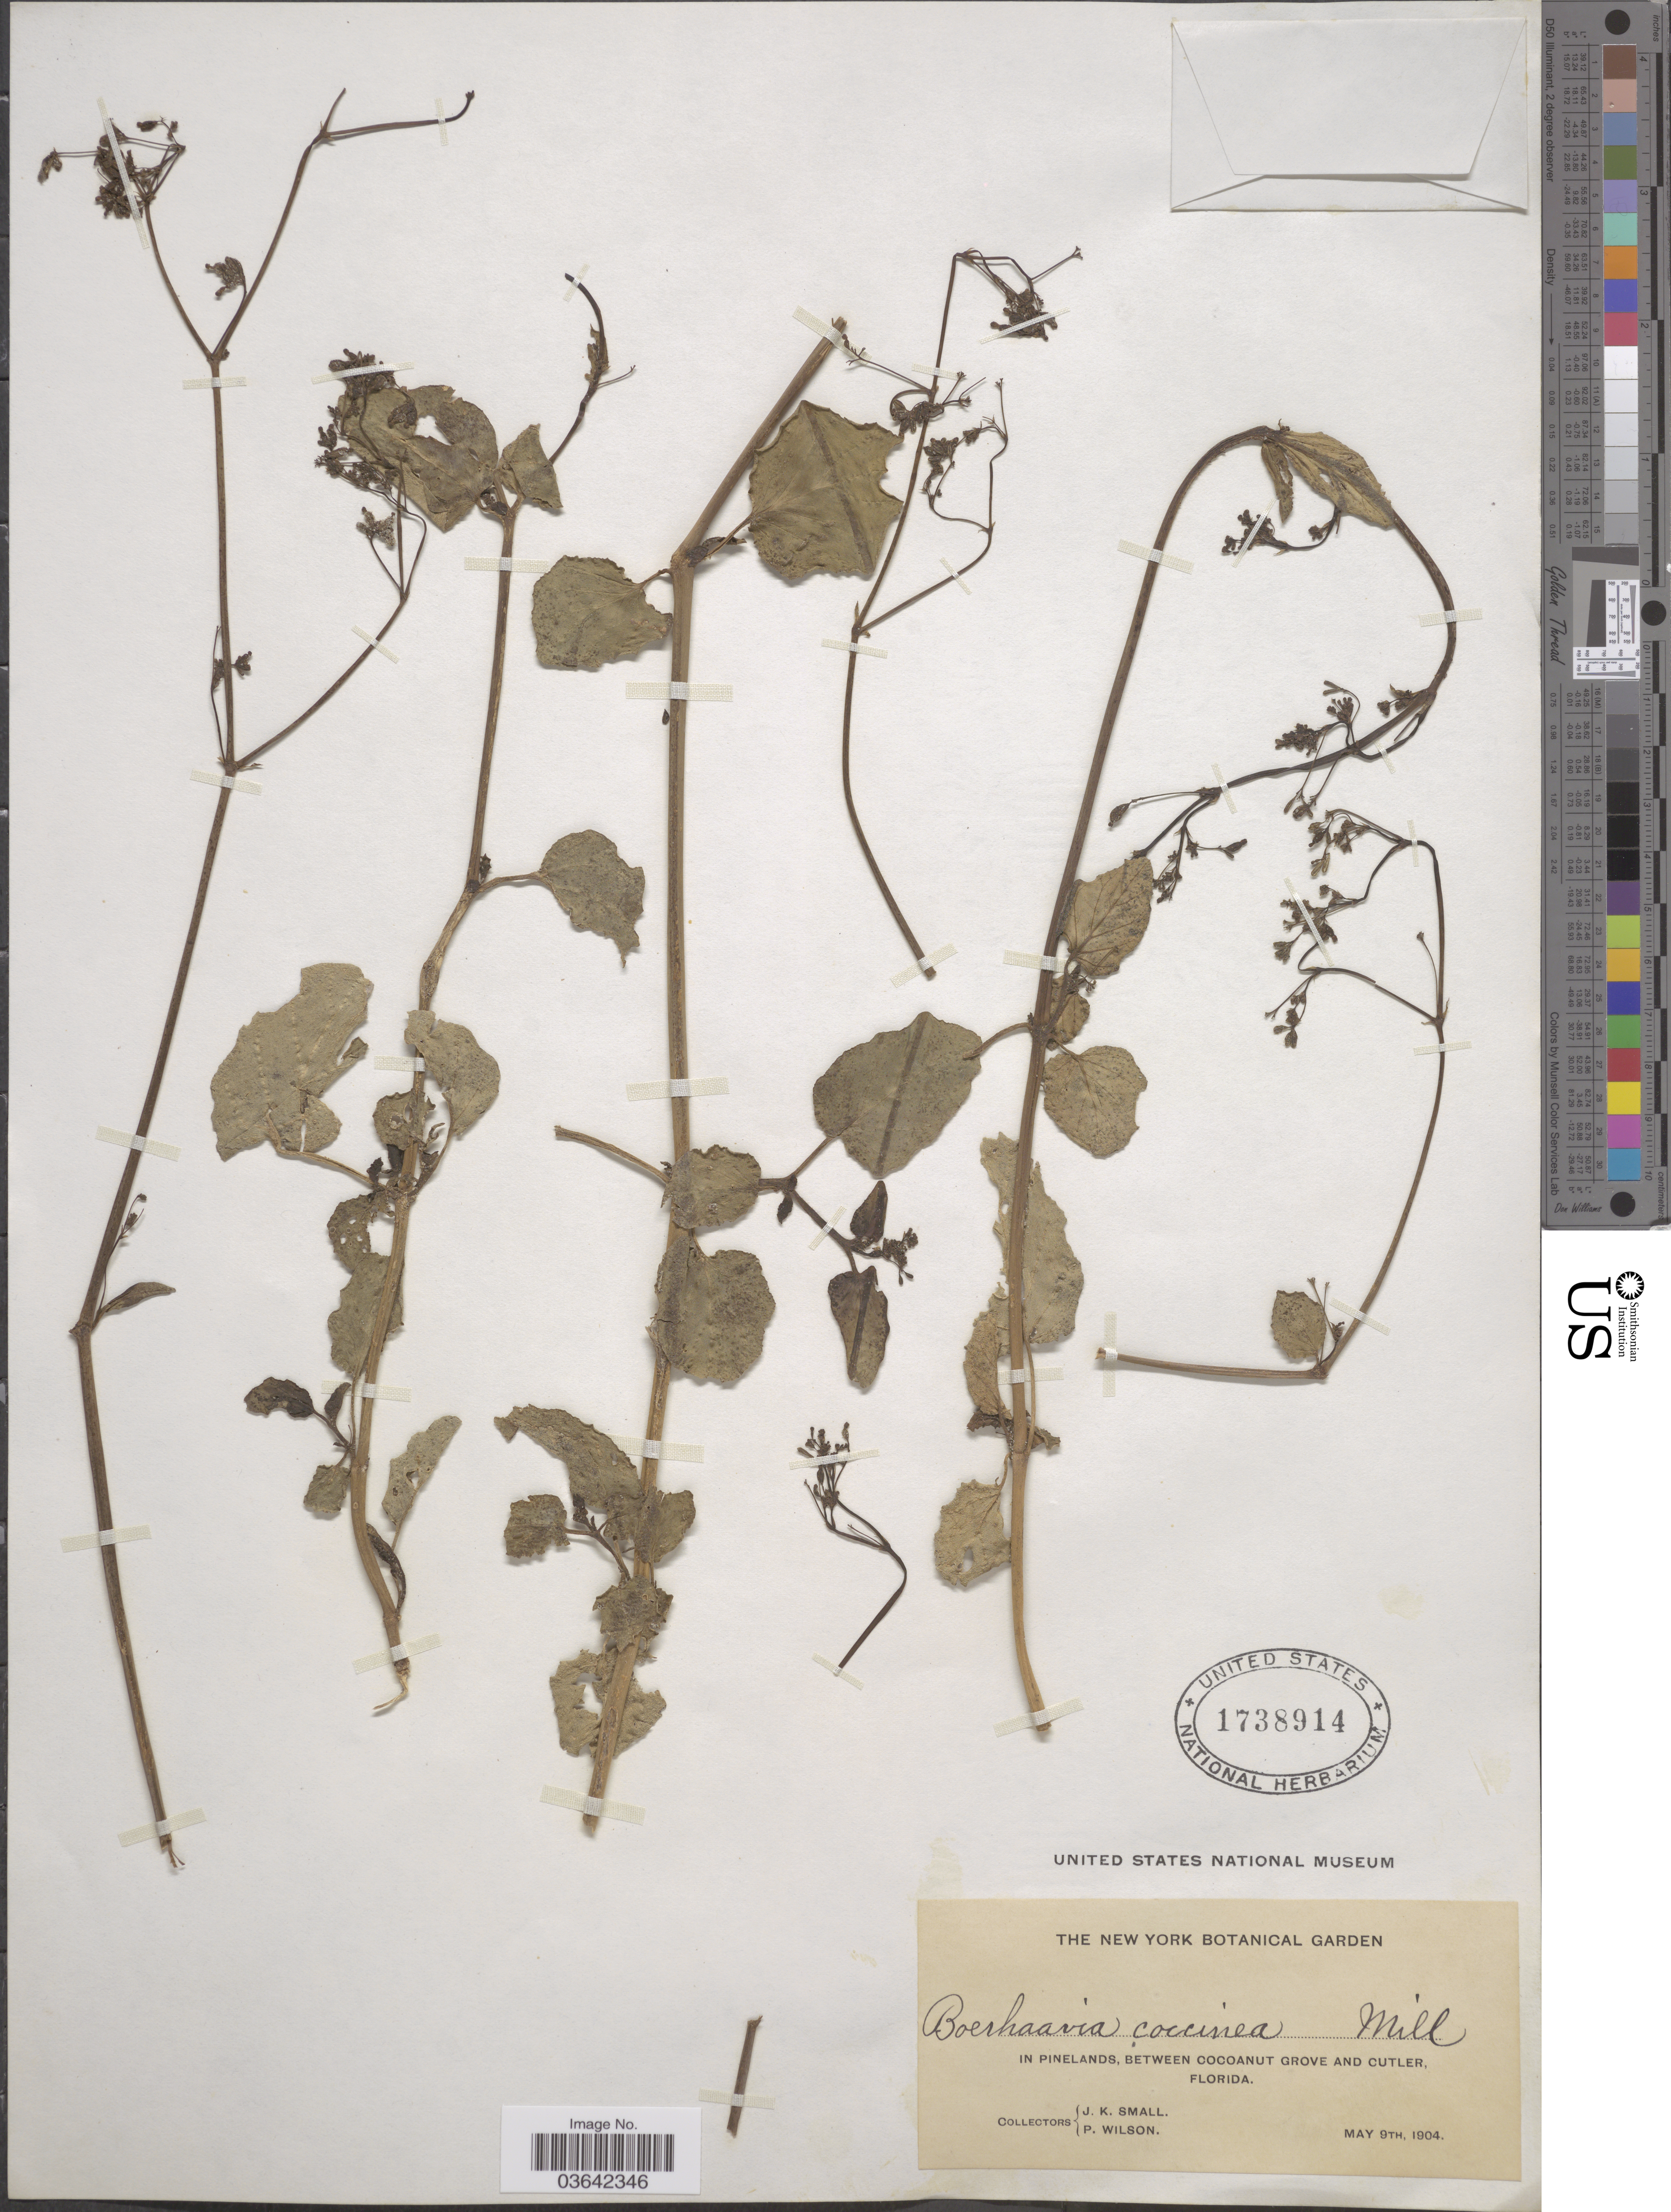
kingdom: Plantae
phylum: Tracheophyta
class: Magnoliopsida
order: Caryophyllales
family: Nyctaginaceae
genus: Boerhavia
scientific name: Boerhavia adscendens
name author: Willd.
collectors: J. K. Small & P. Wilson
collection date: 1904-05-09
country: United States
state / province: Florida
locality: In pinelands, between Cocoanut grove and Cutler.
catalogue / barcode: US 1738914